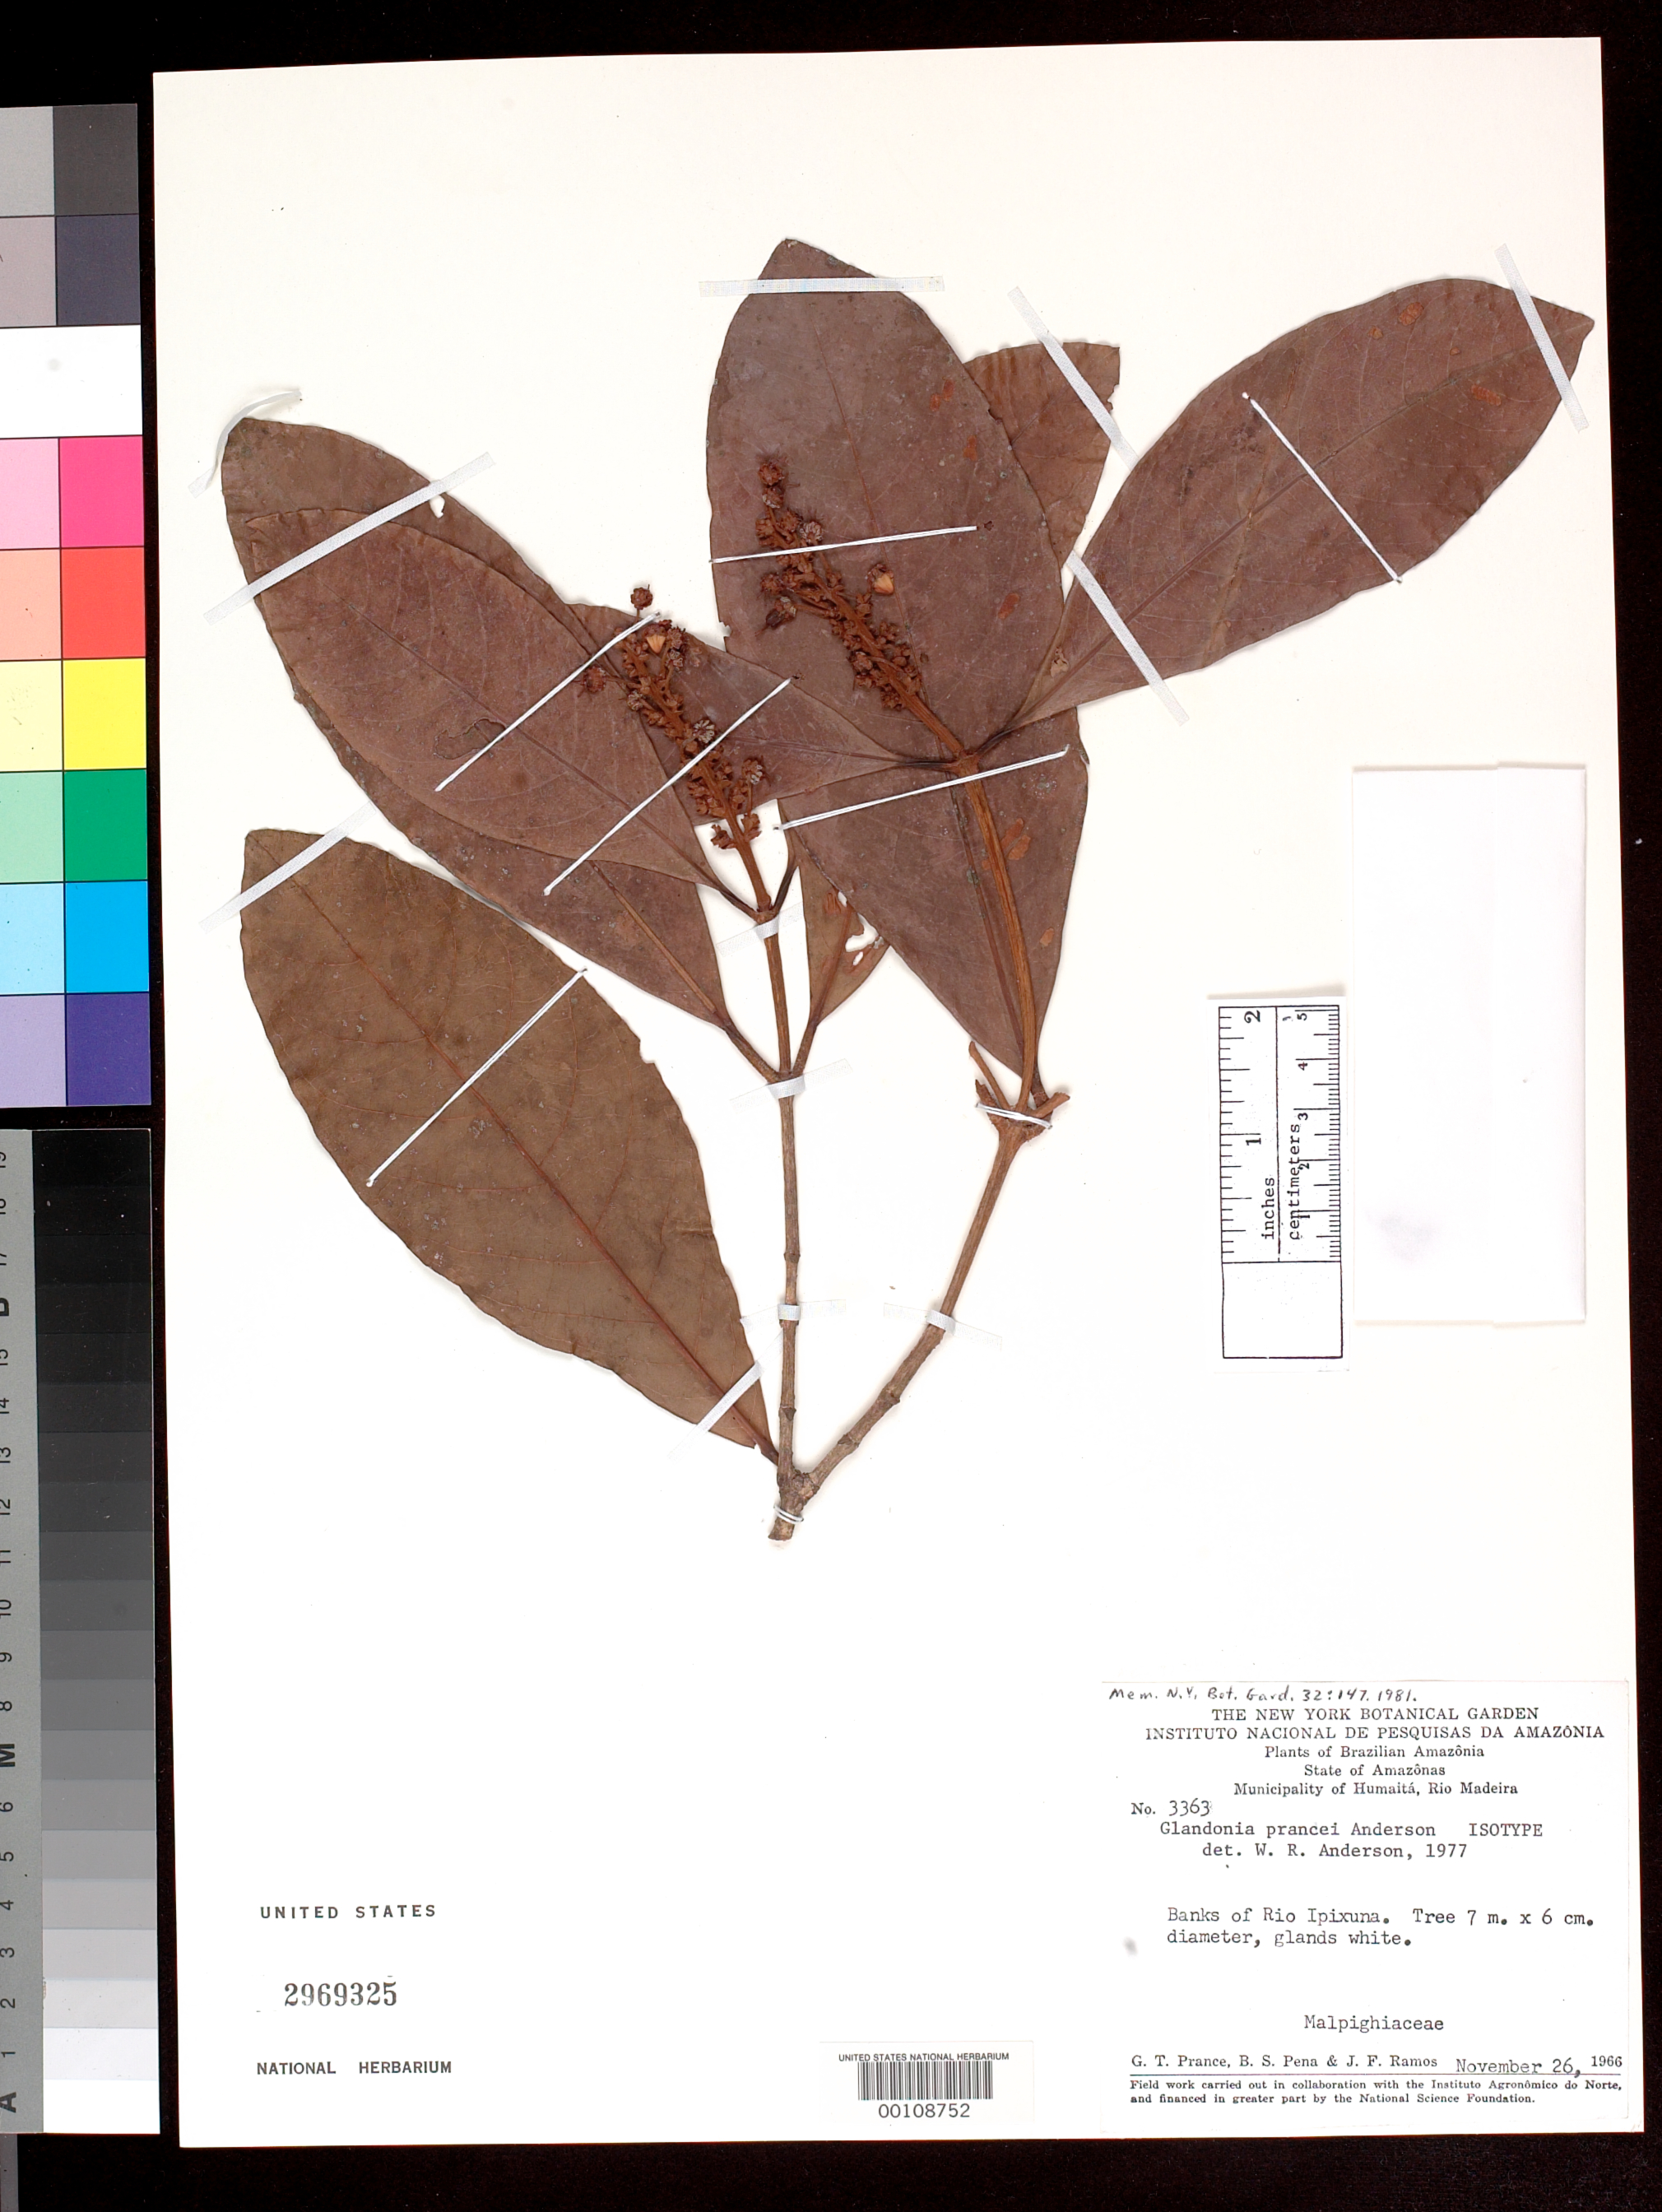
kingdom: Plantae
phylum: Tracheophyta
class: Magnoliopsida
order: Malpighiales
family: Malpighiaceae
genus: Glandonia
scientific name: Glandonia prancei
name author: W.R. Anderson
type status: Isotype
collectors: G. T. Prance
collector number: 3363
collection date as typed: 26 Nov 1966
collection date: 1966-11-26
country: Brazil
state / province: Amazonas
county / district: Humaitá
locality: Rio Madeira, banks of Rio Ipixuna.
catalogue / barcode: US 2969325